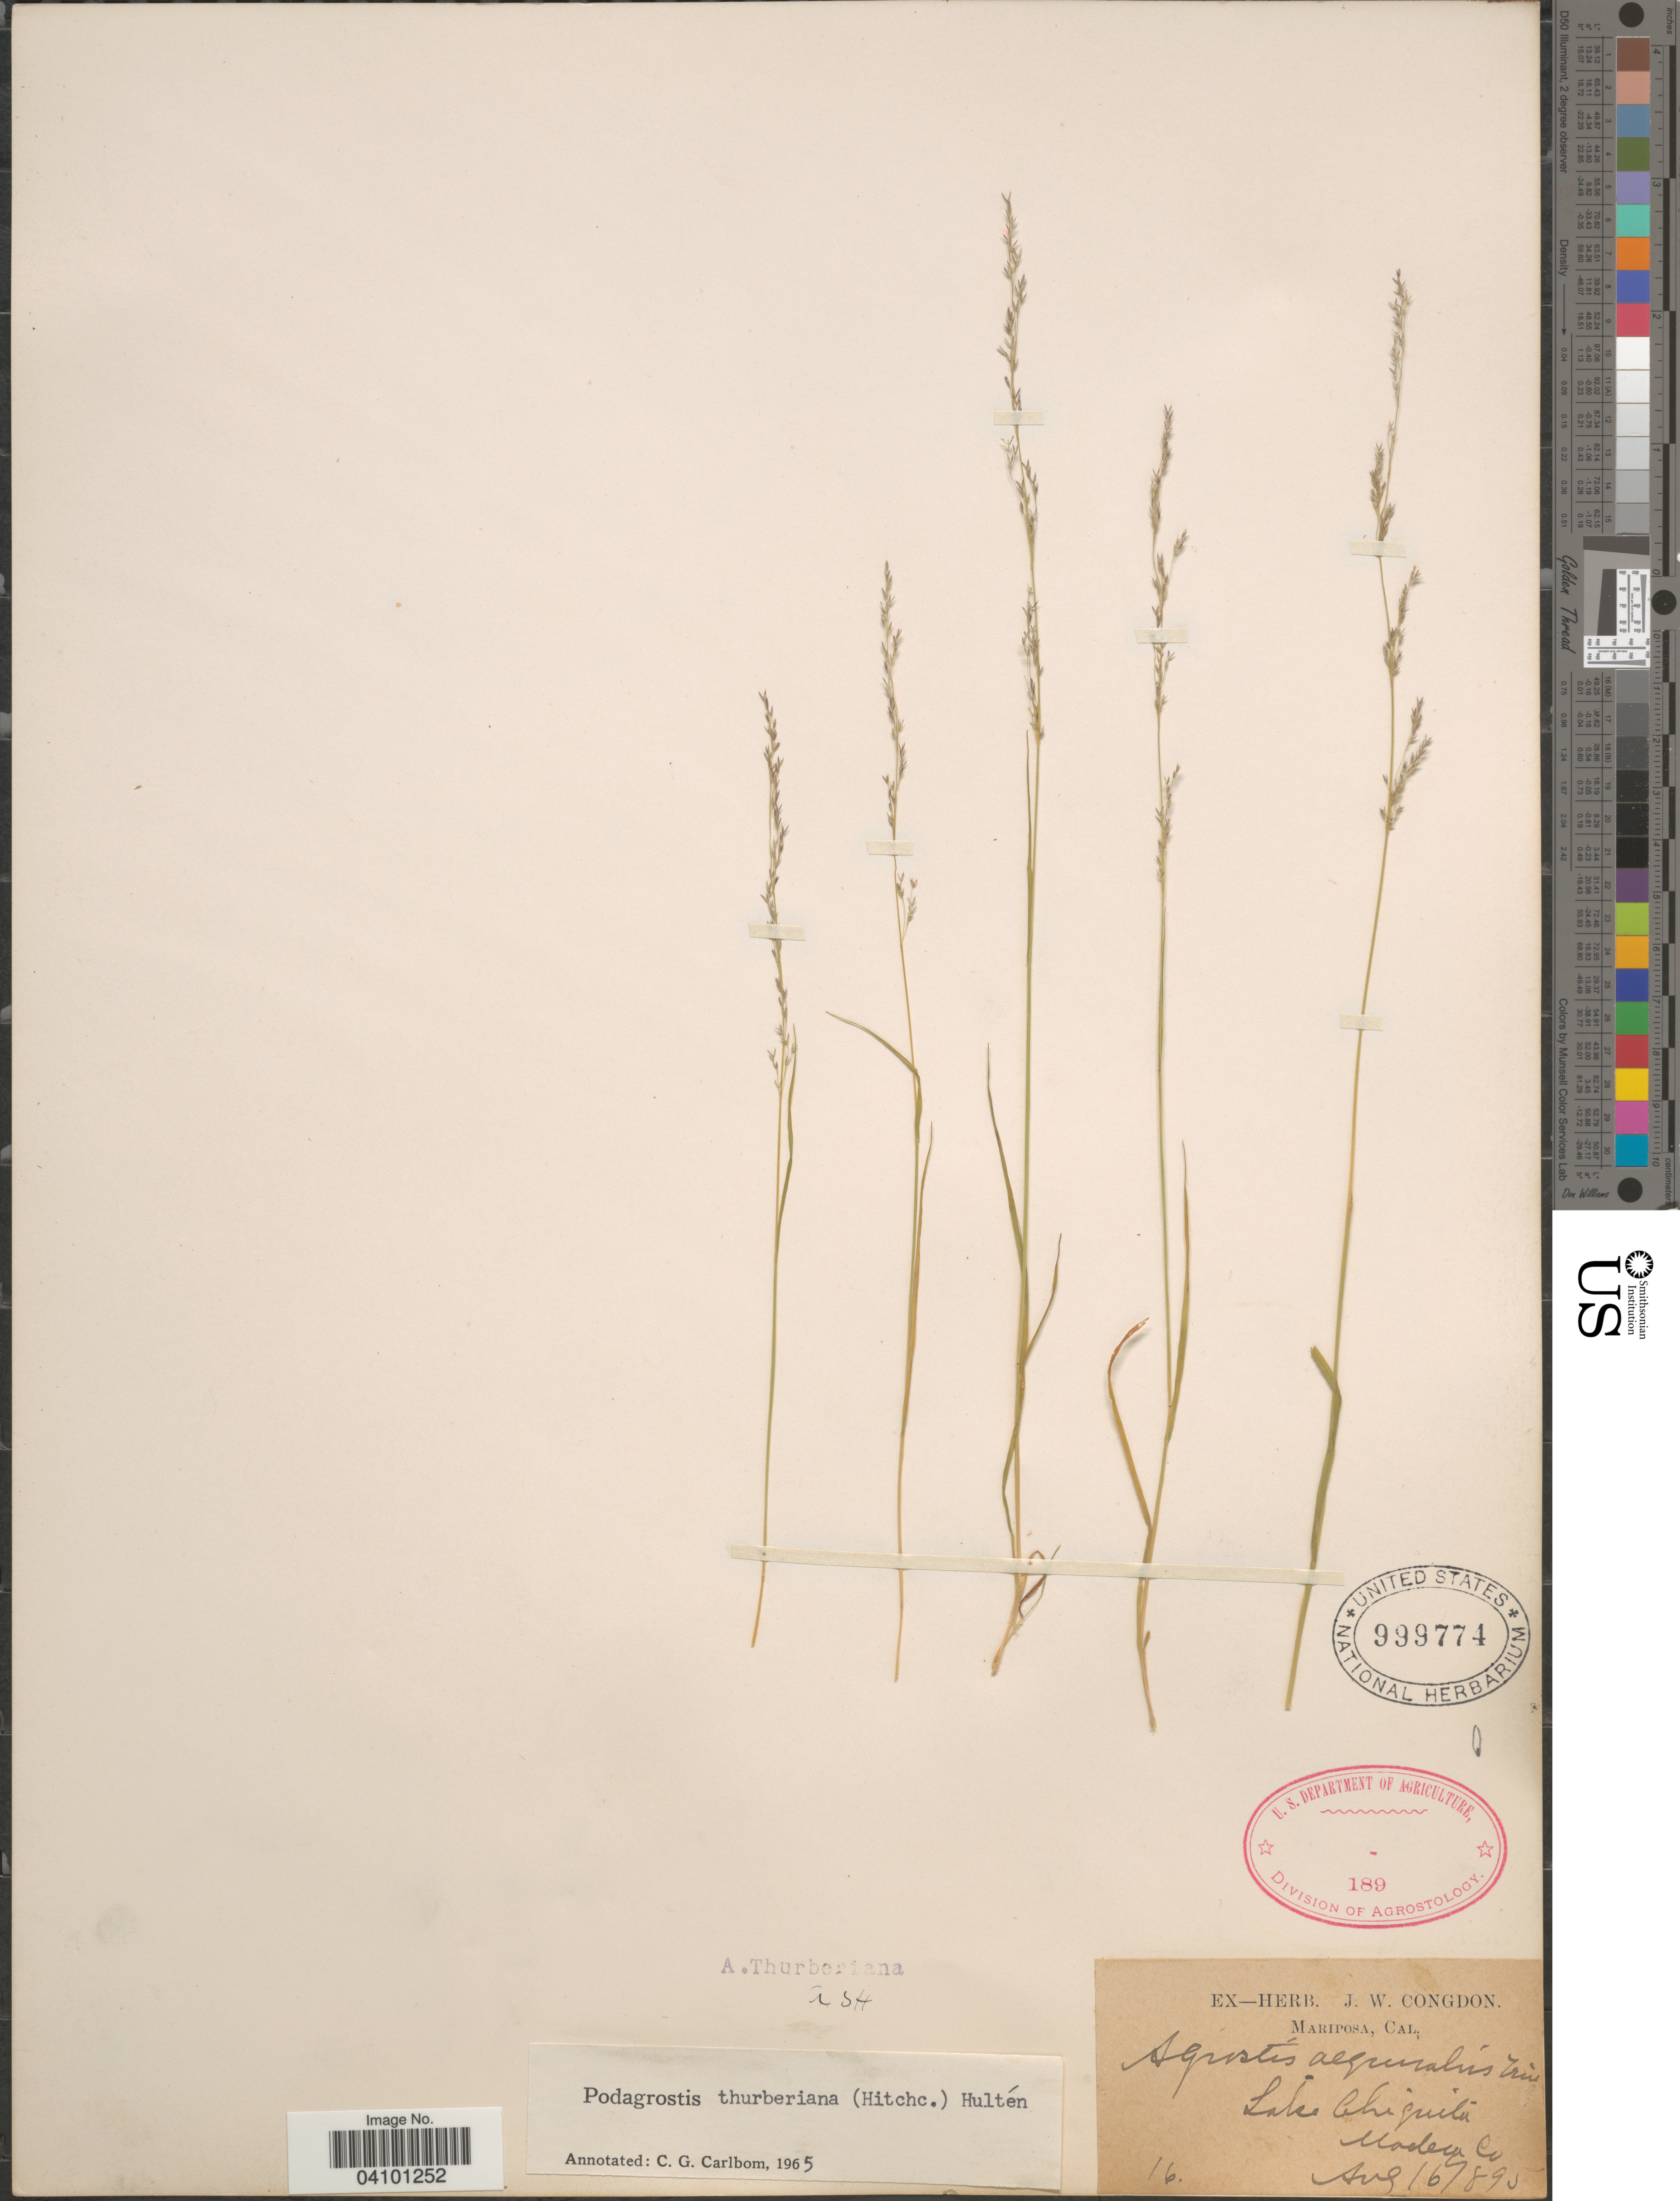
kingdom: Plantae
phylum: Tracheophyta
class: Liliopsida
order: Poales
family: Poaceae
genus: Podagrostis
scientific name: Podagrostis thurberiana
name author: Hitchc.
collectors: ex herb. J. W. Congdon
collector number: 16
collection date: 1895-08-16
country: United States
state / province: California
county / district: Madera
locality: Mariposa. Lake Chiquita. Madera Co.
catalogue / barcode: US 999774